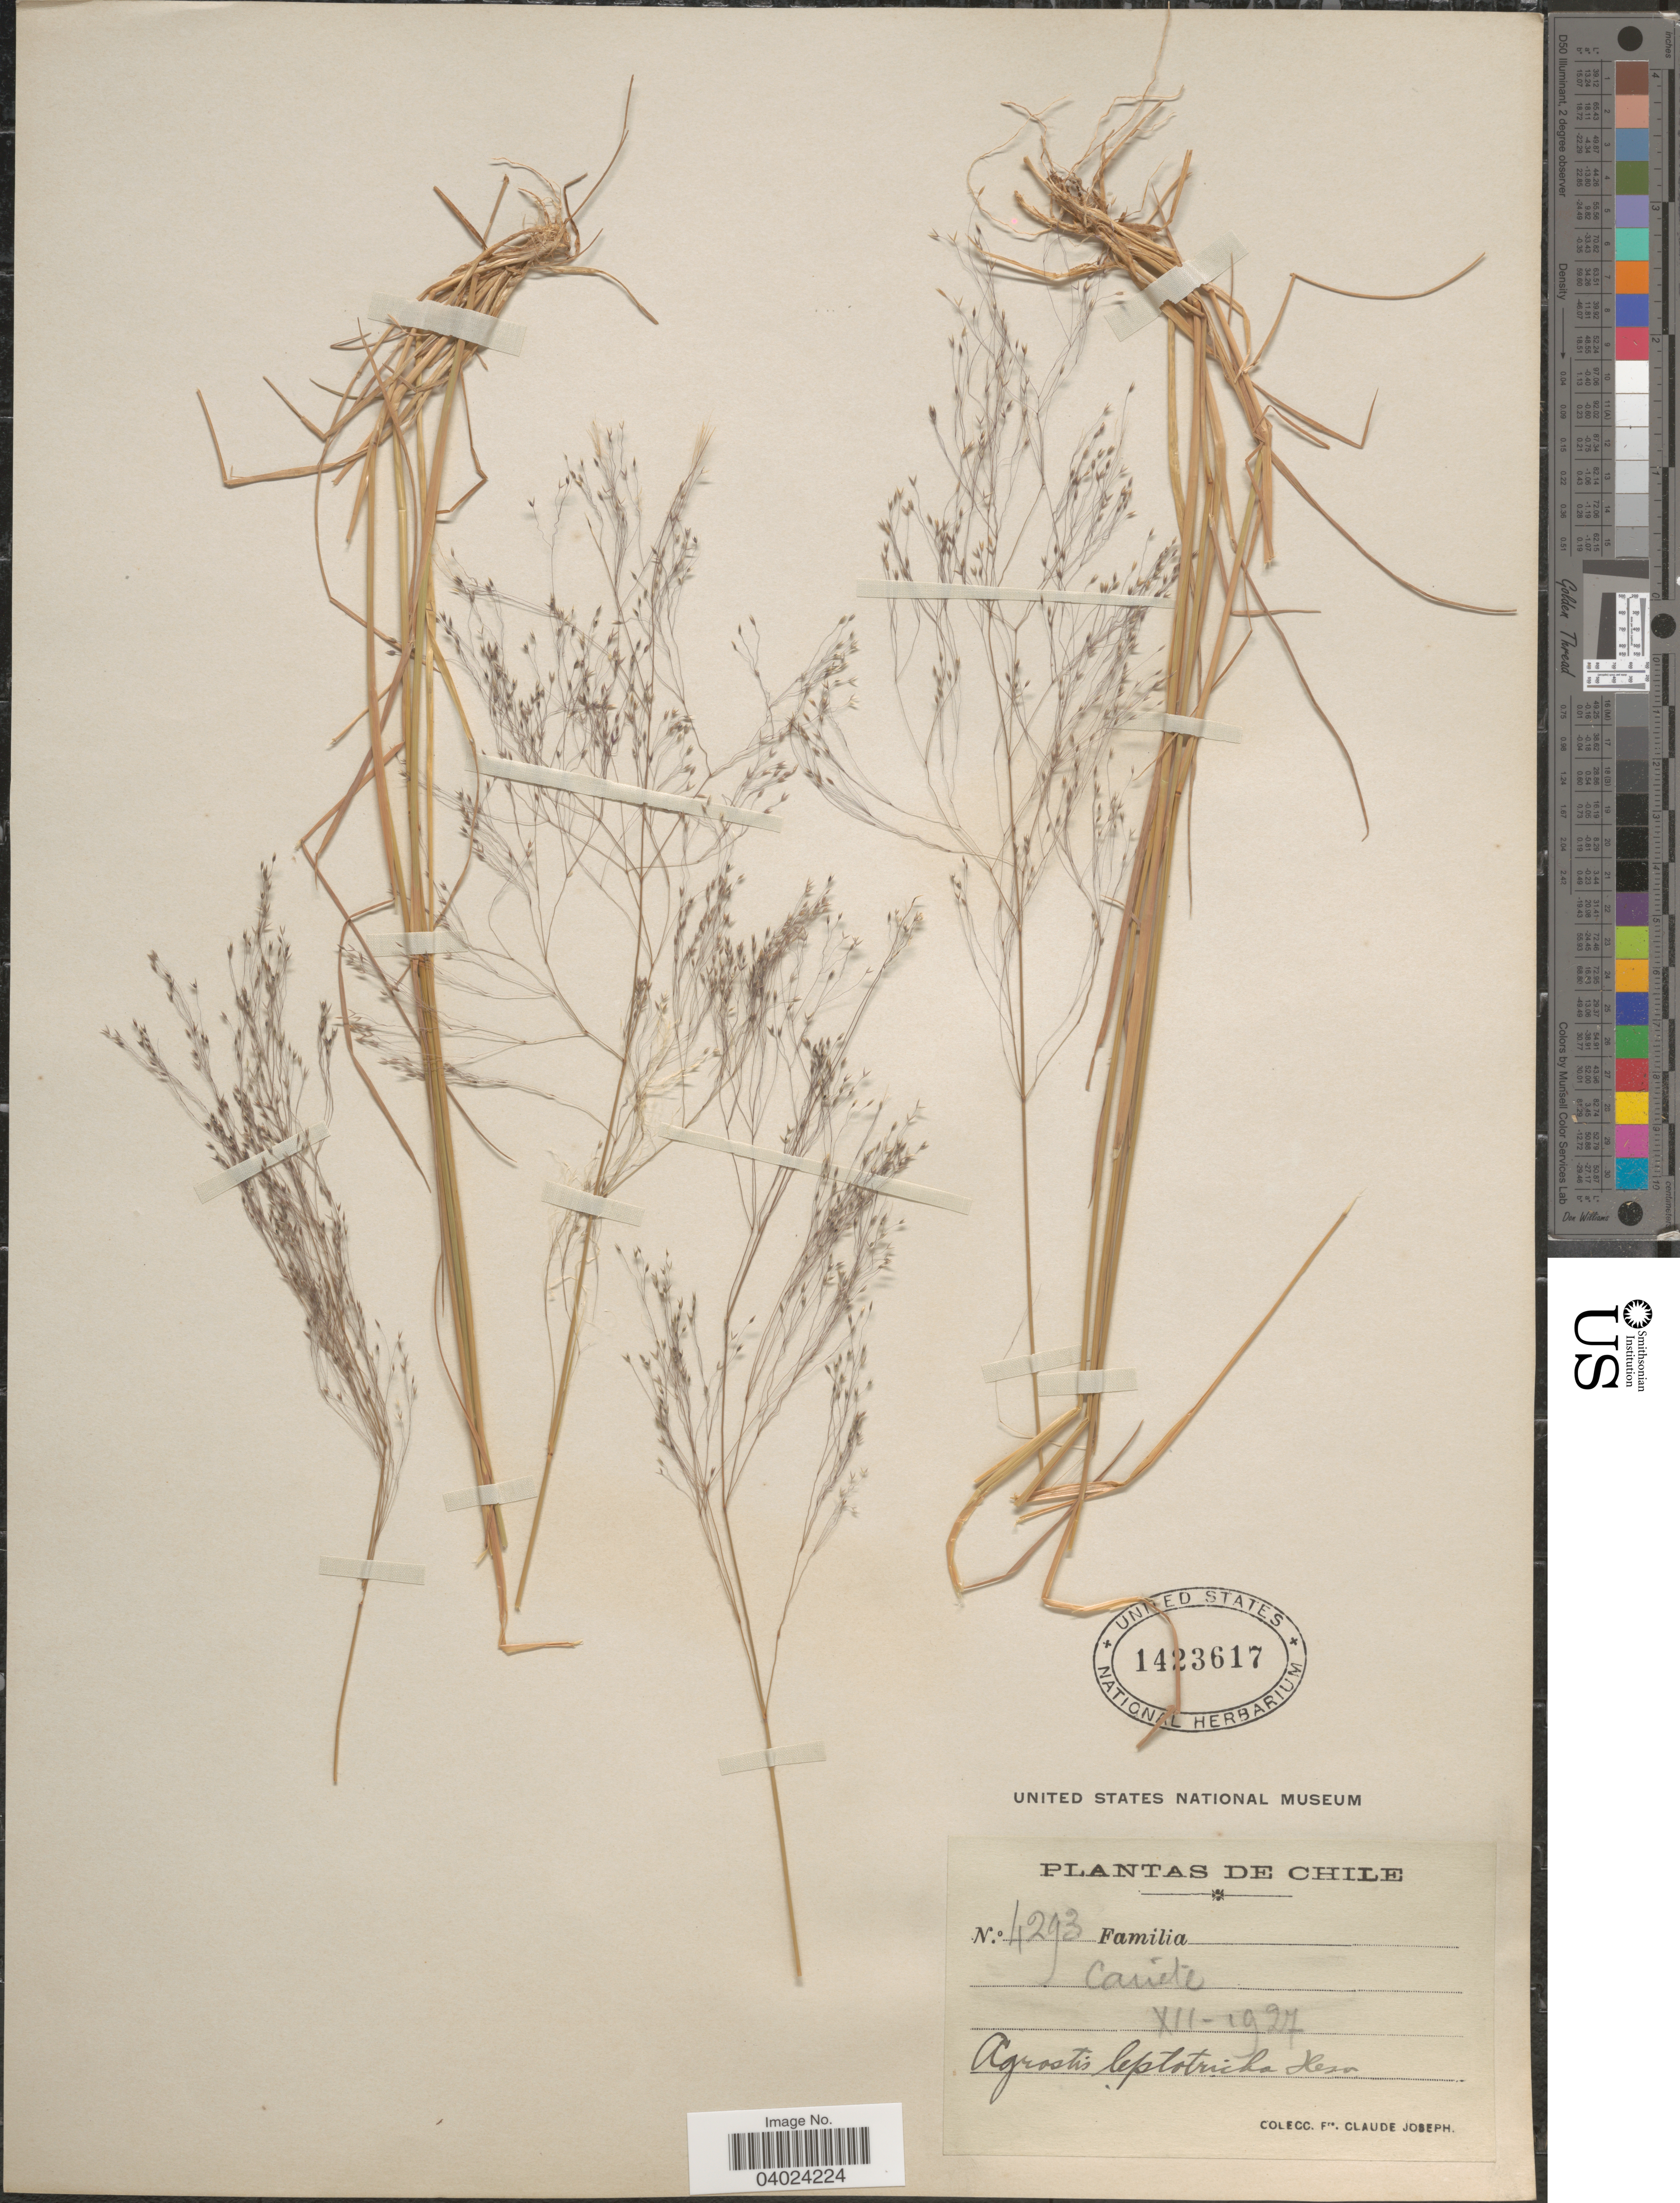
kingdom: Plantae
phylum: Tracheophyta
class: Liliopsida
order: Poales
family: Poaceae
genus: Agrostis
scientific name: Agrostis leptotricha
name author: É. Desv.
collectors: Bro. Claude-Joseph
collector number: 4293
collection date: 1927-12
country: Chile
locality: Cariete.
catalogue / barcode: US 1423617